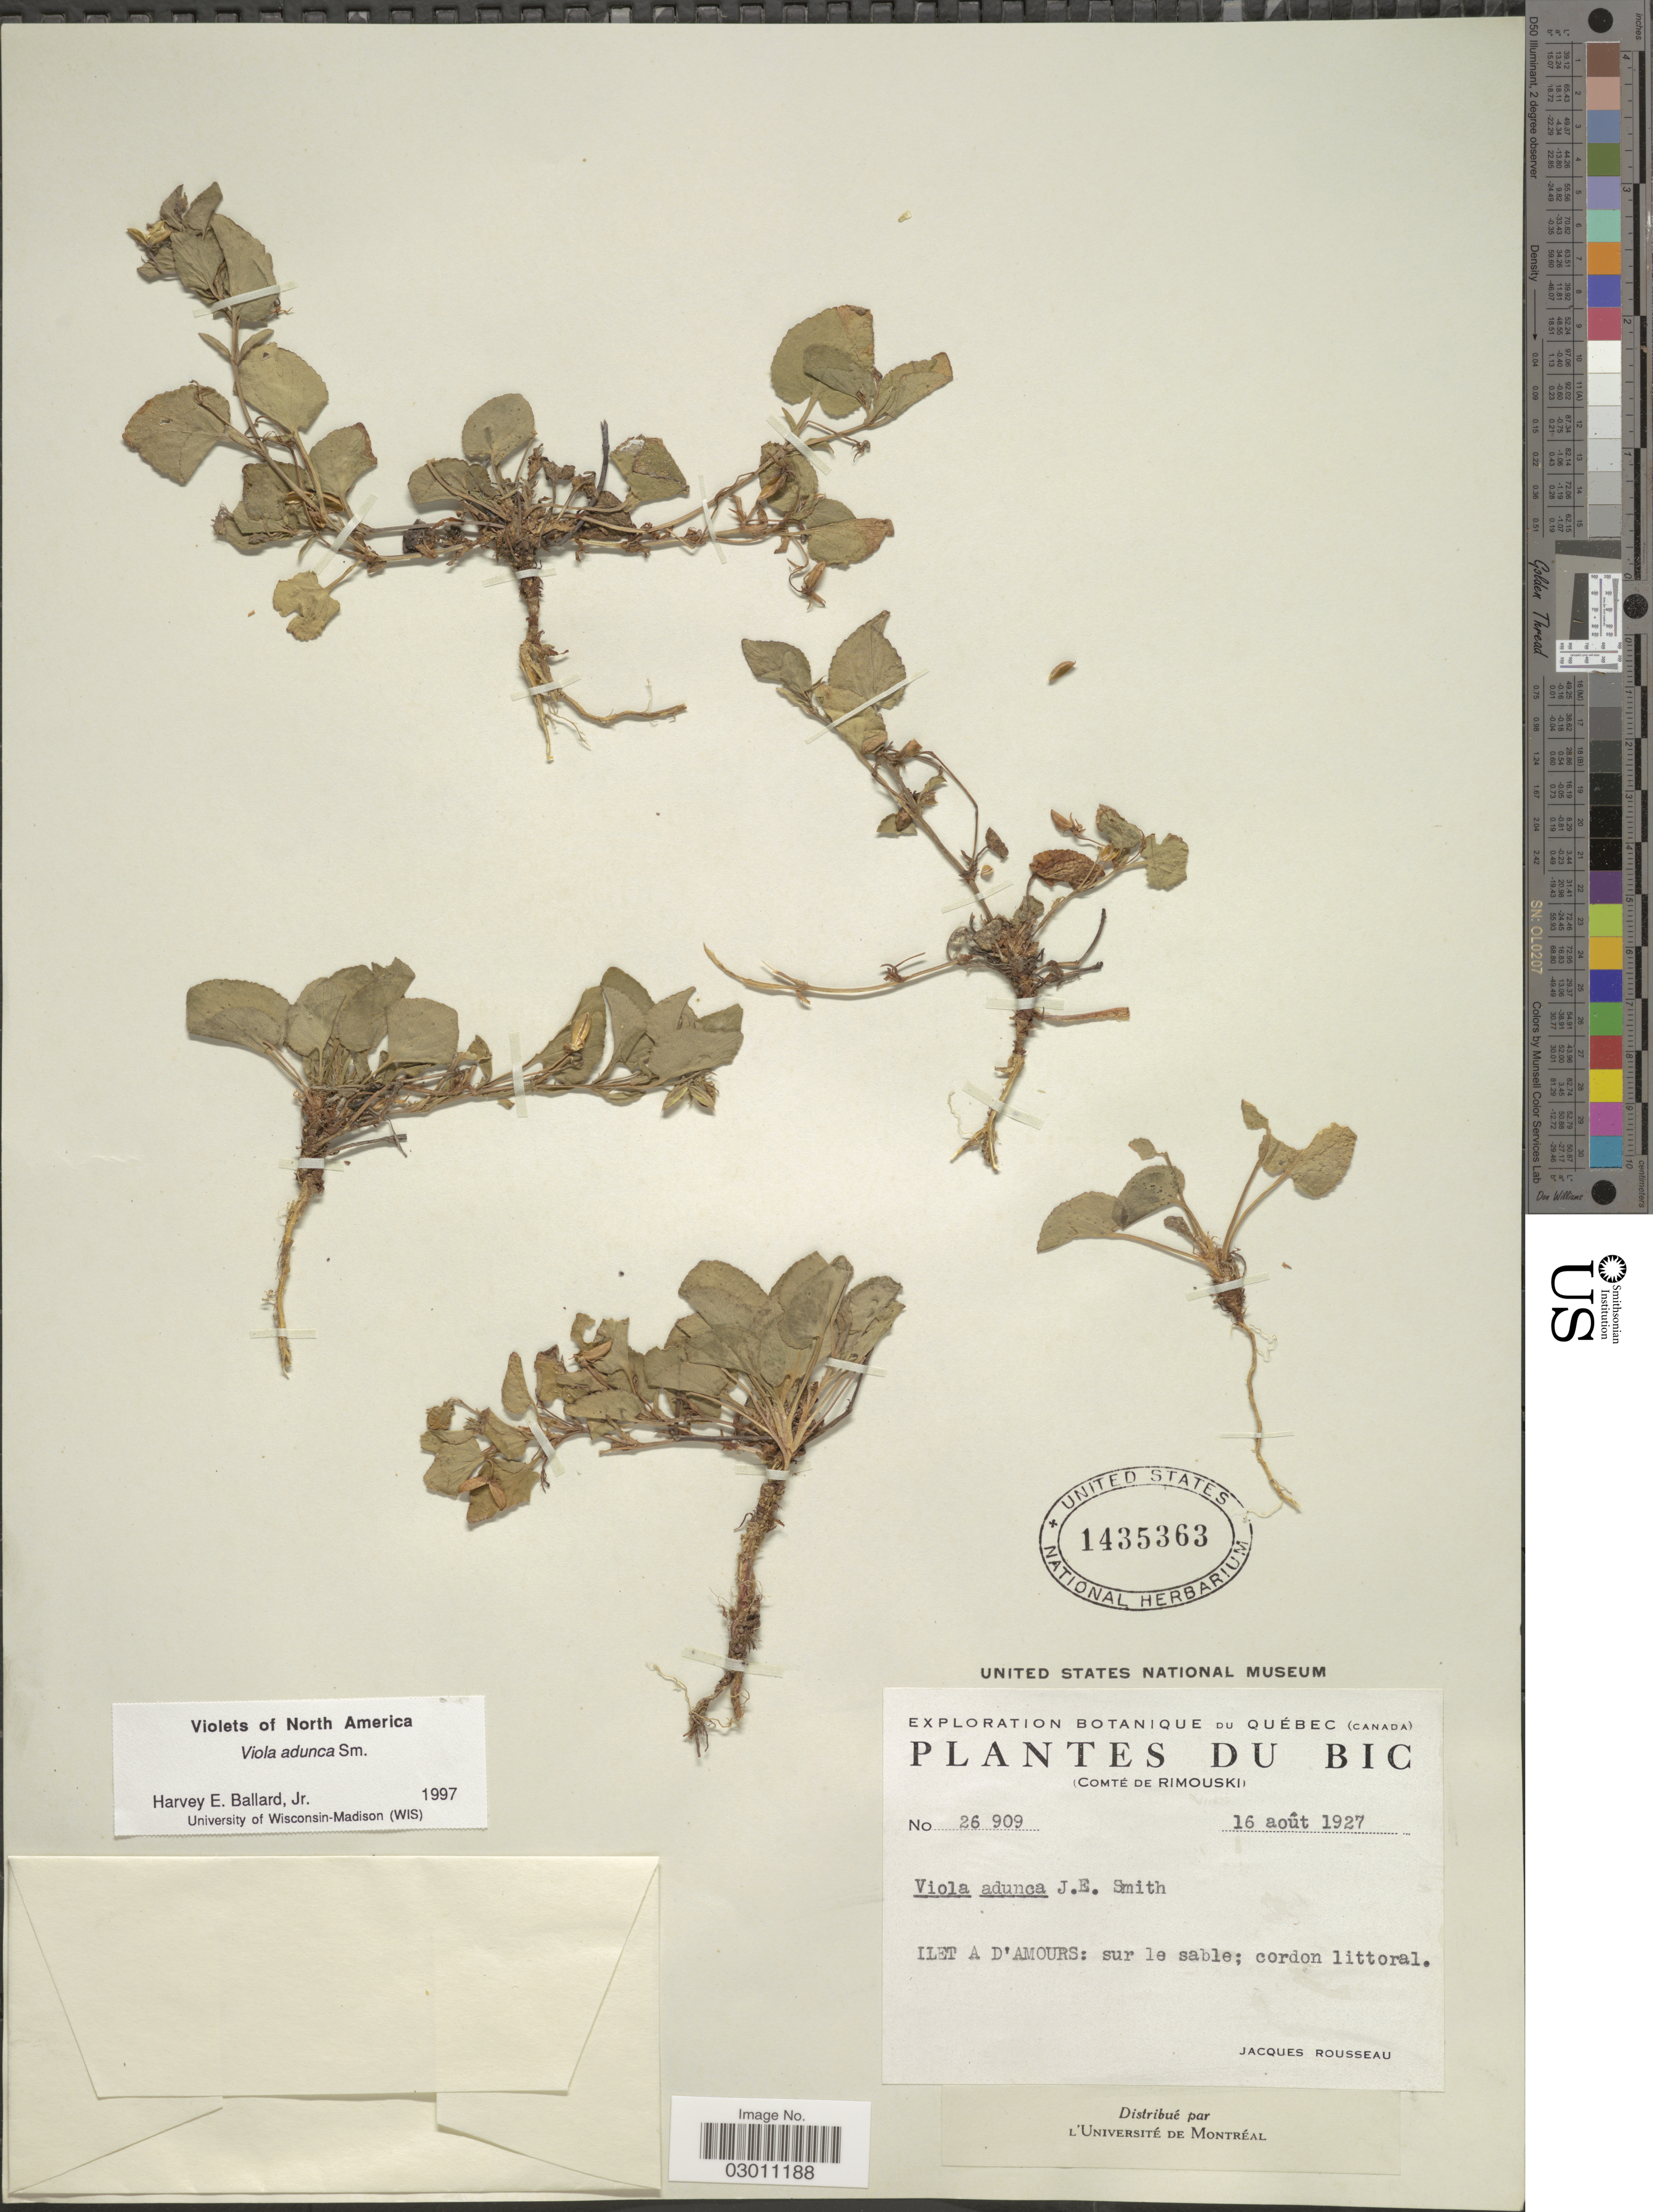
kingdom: Plantae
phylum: Tracheophyta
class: Magnoliopsida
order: Malpighiales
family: Violaceae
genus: Viola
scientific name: Viola adunca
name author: Sm.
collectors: J. Rousseau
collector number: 26909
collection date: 1927-08-16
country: Canada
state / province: Quebec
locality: BIC (Comté de Rimouski) [unsure placement] Ilet a d'amours: sur le sable.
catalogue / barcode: US 1435363